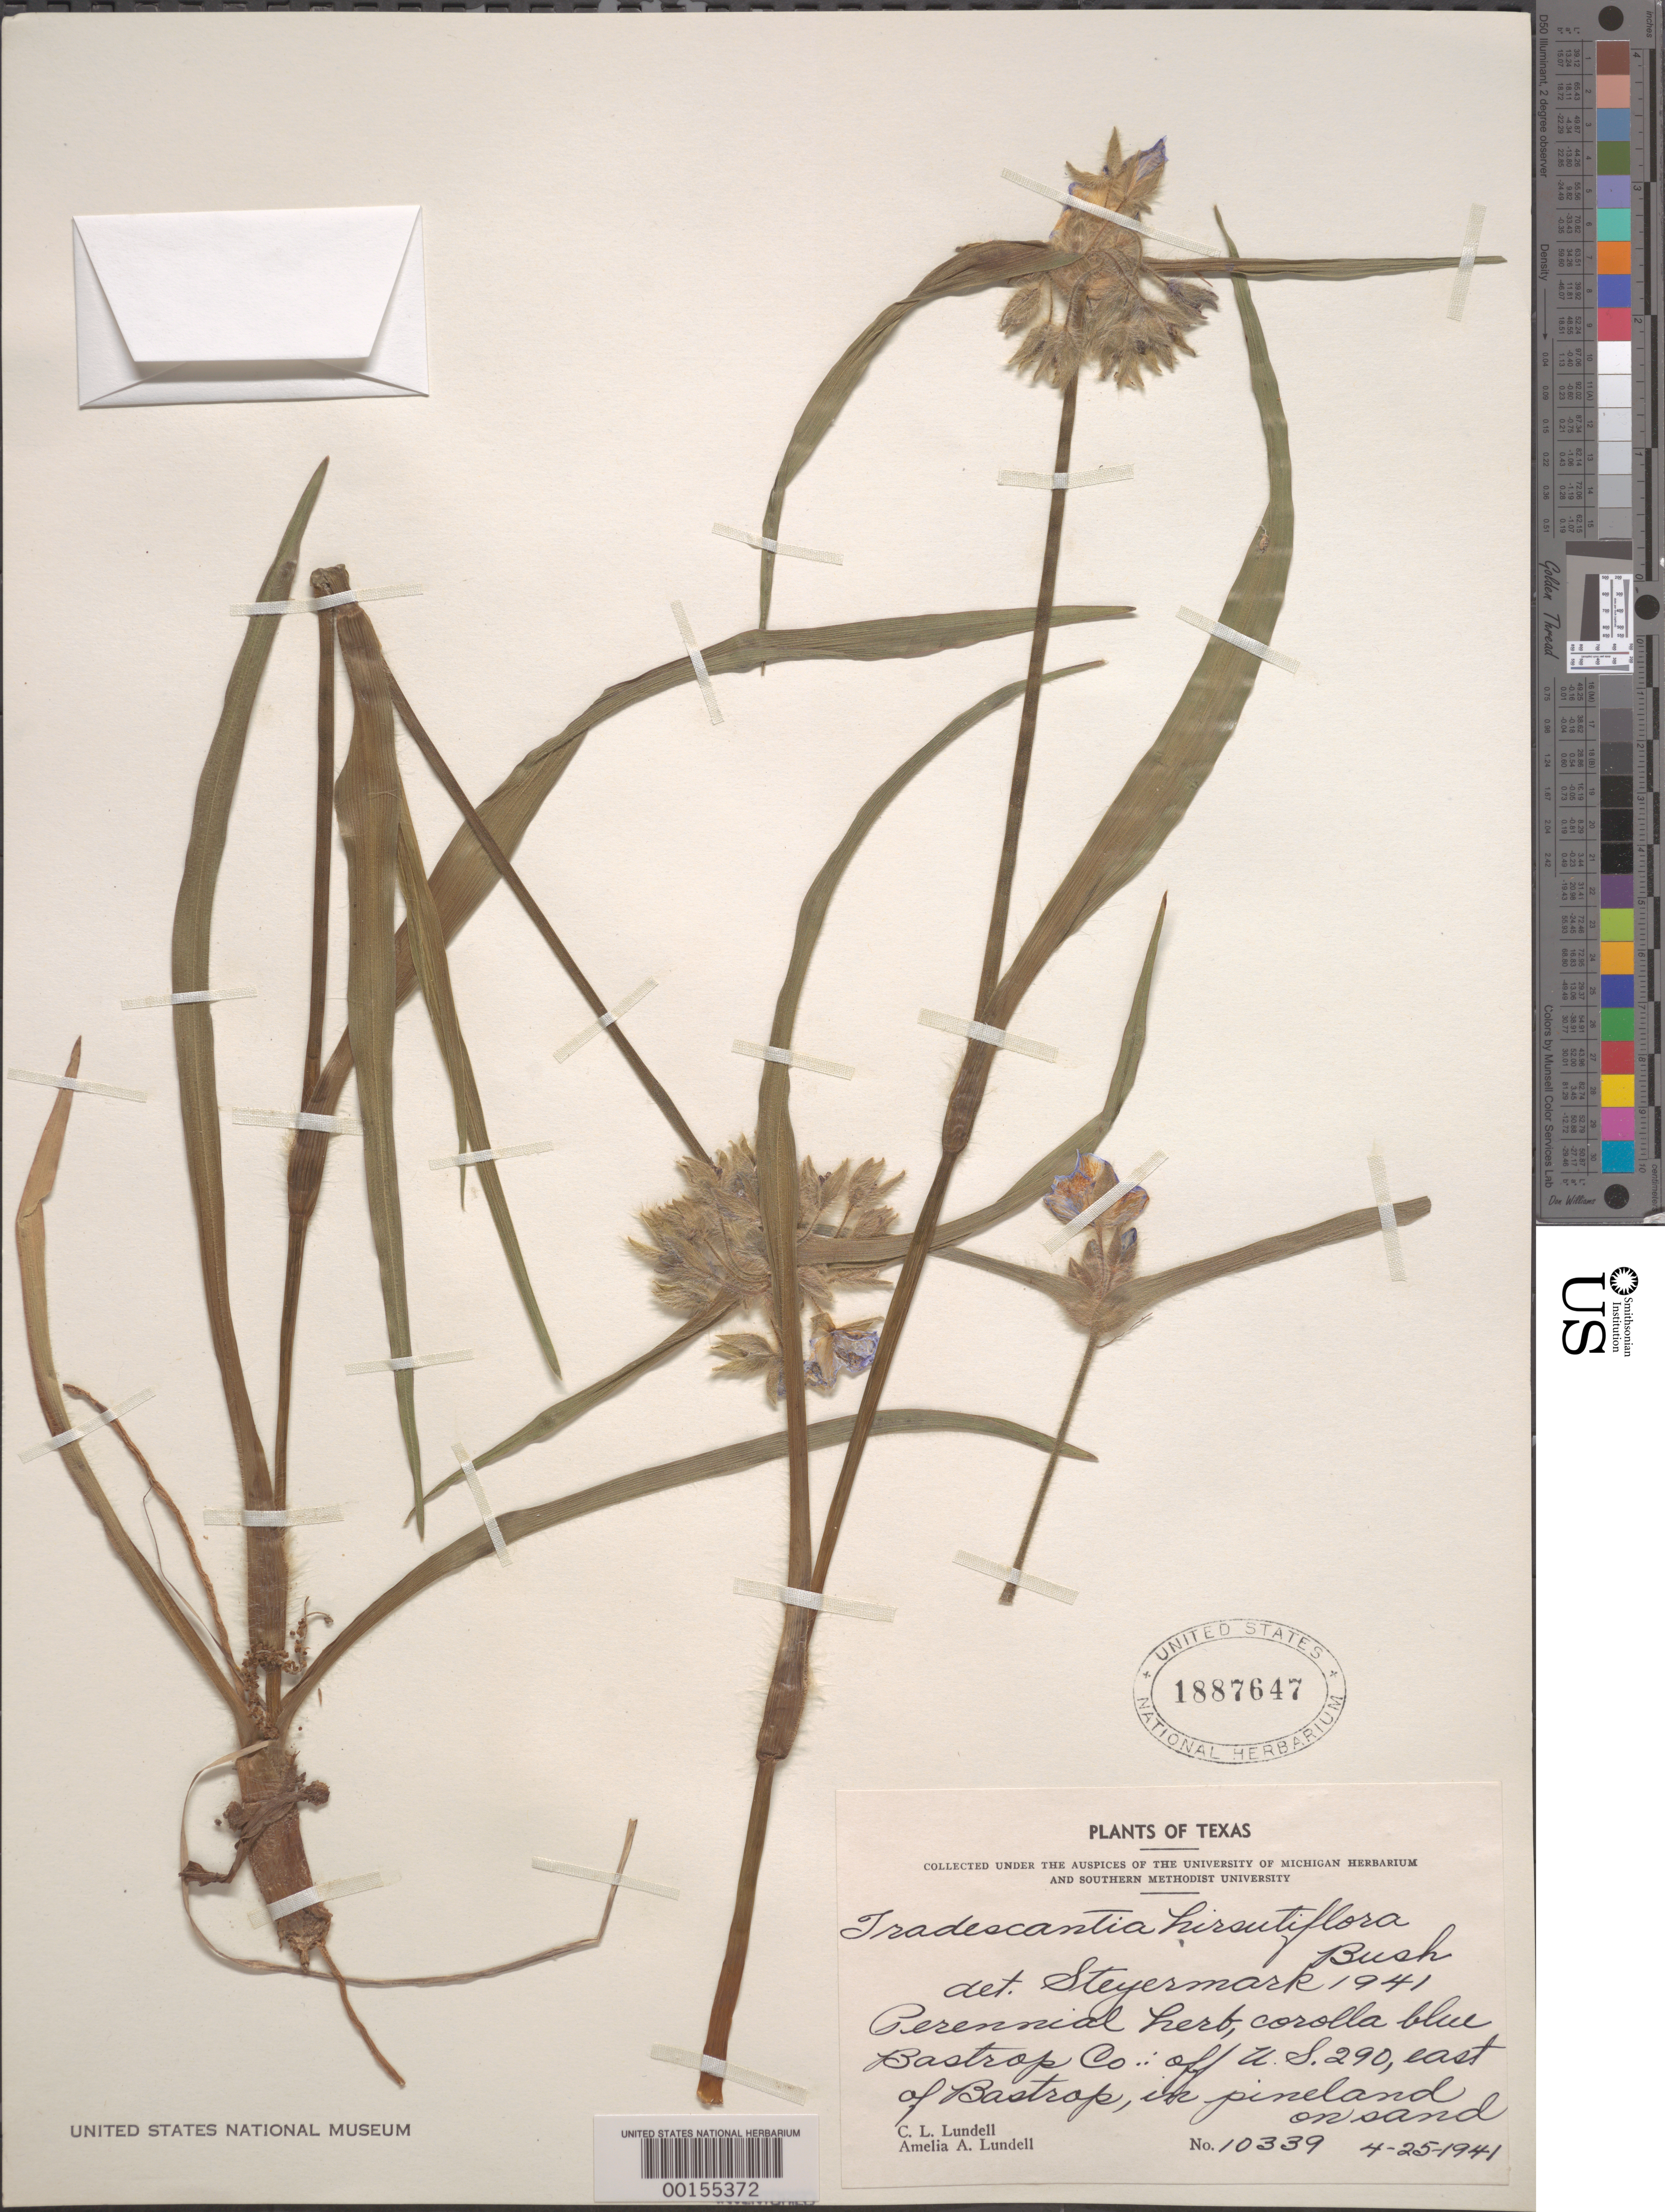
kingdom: Plantae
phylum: Tracheophyta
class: Liliopsida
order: Commelinales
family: Commelinaceae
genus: Tradescantia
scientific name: Tradescantia hirsutiflora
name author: Bush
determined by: Steyermark, Julian A., (VEN)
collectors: C. L. Lundell & A. A. Lundell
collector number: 10339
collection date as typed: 25 Apr 1941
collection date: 1941-04-25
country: United States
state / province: Texas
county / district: Bastrop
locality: E of bastrop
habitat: Pineland on sand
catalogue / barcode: US 1887647